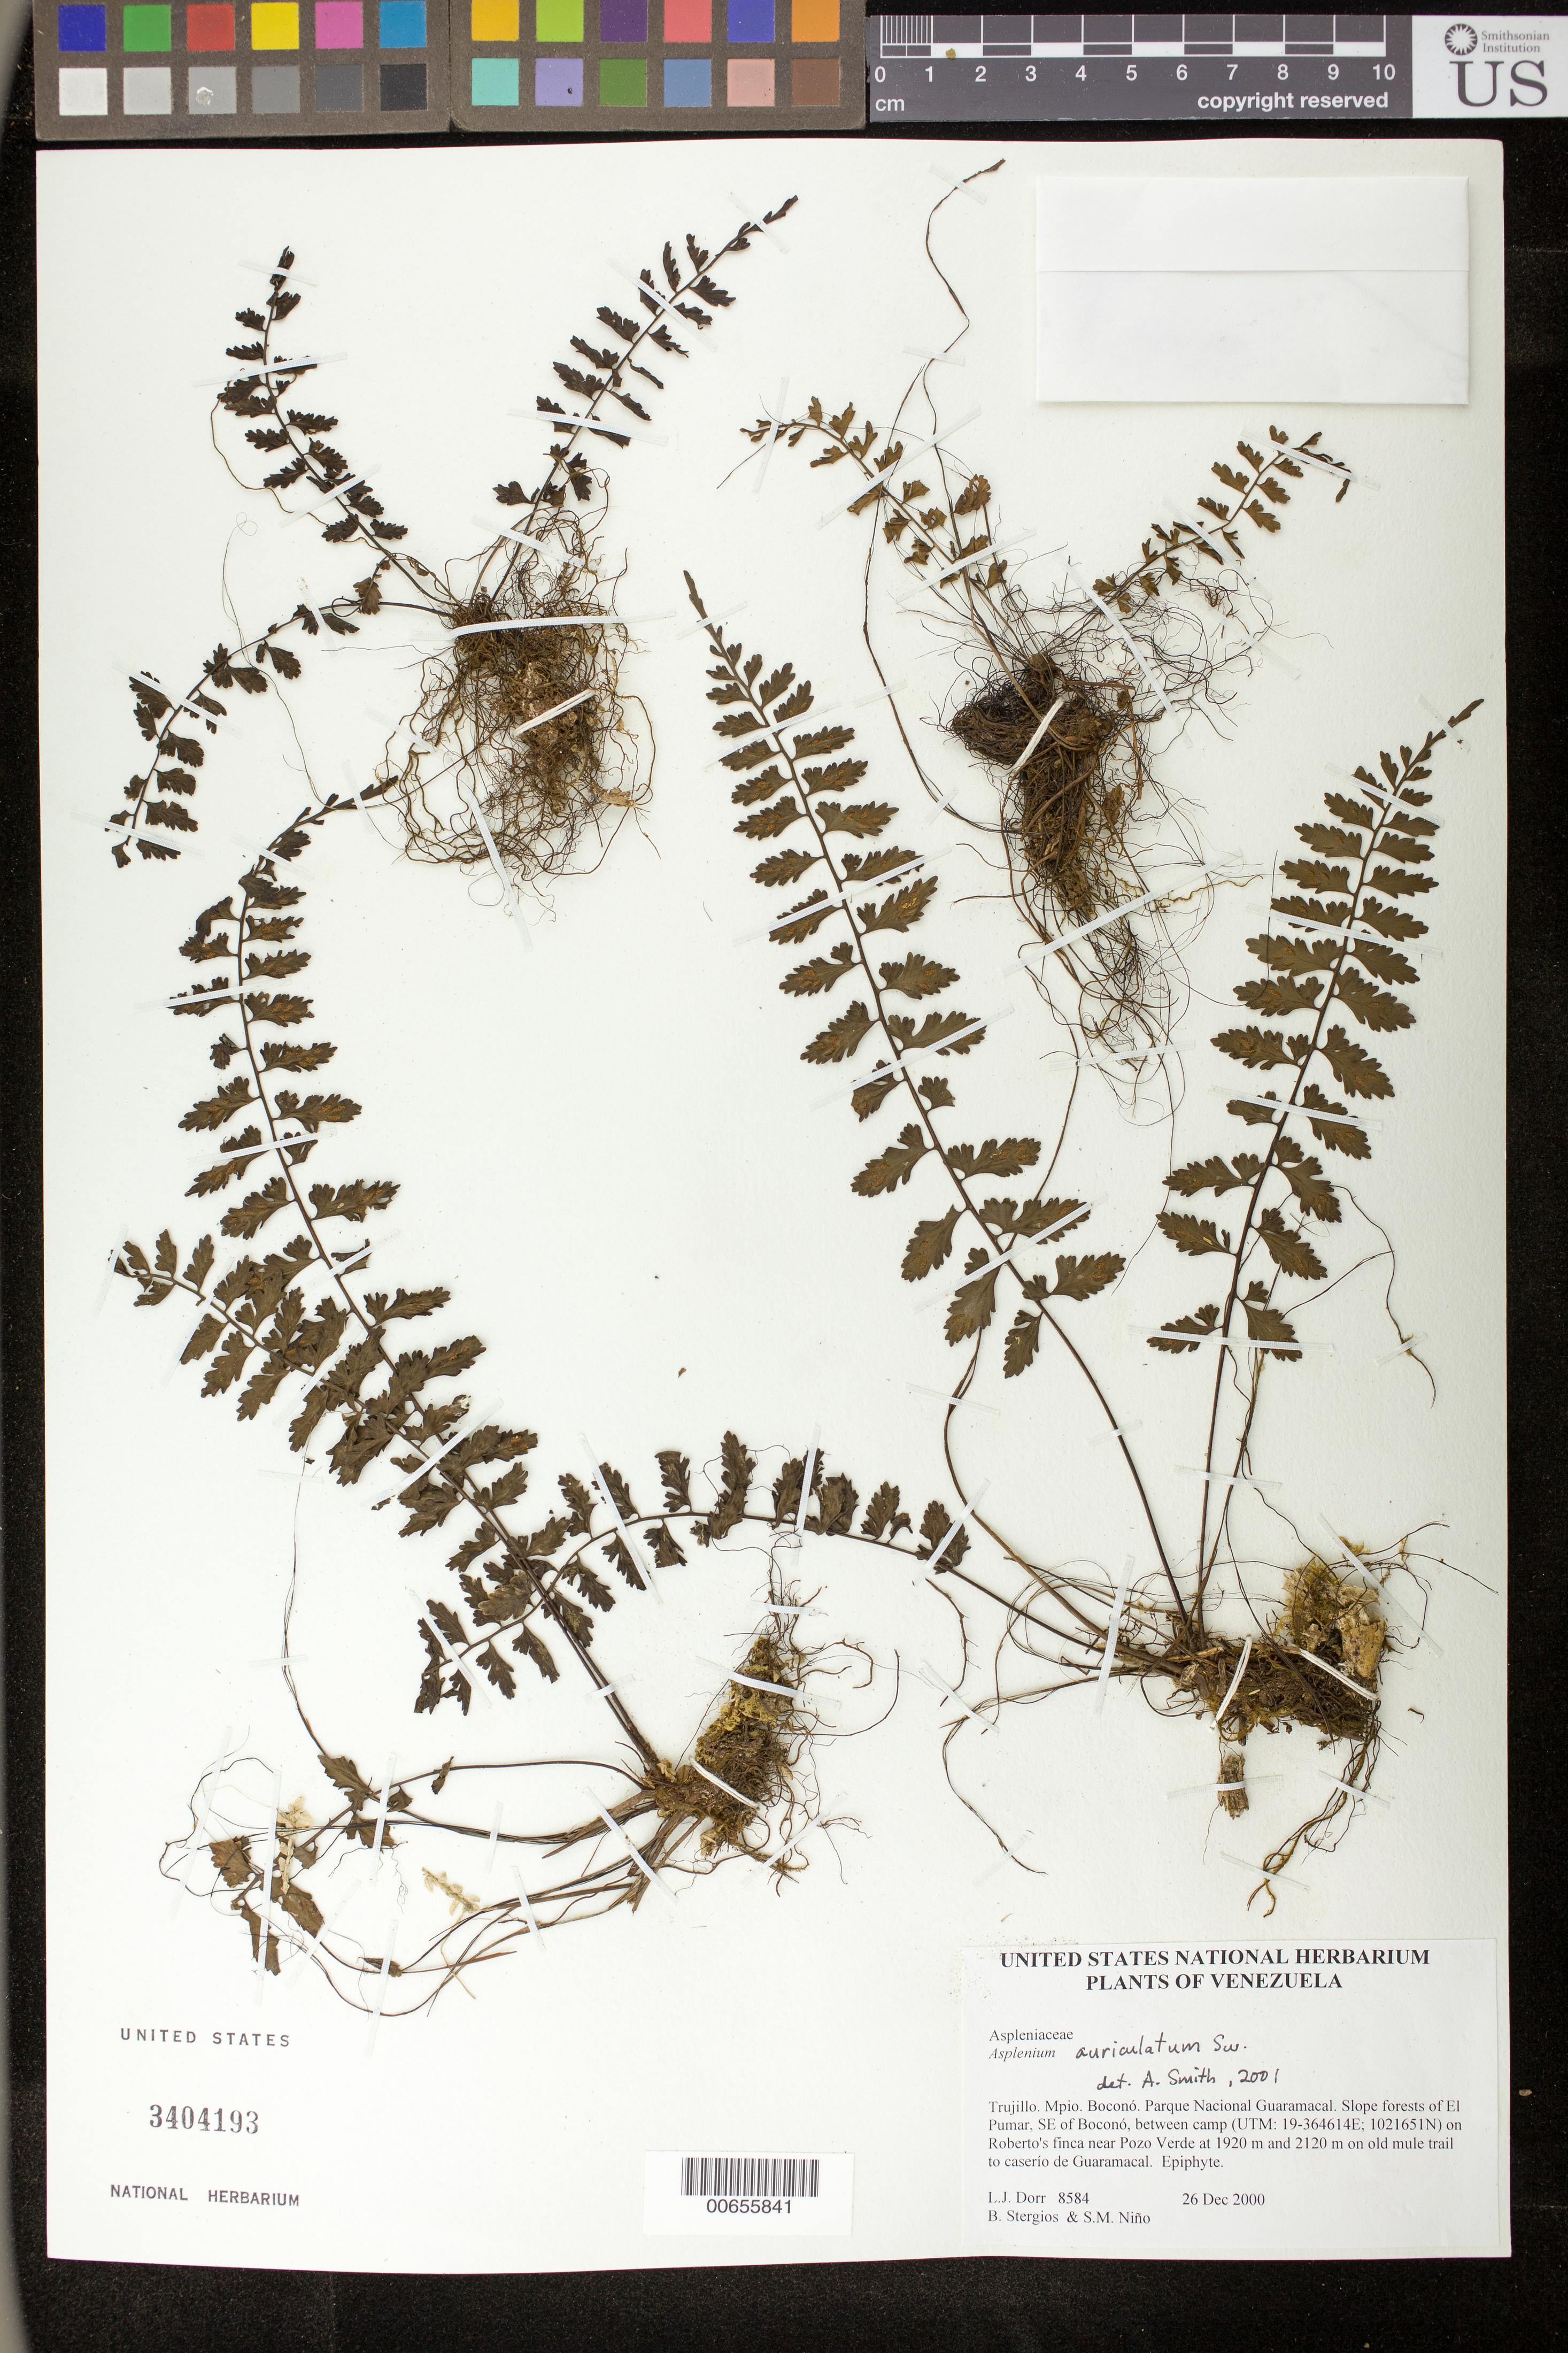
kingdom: Plantae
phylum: Tracheophyta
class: Polypodiopsida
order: Polypodiales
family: Aspleniaceae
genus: Asplenium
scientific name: Asplenium auriculatum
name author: Sw.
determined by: Smith, Alan R., (UC)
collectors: L. J. Dorr, B. G. Stergios & S. M. Niño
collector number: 8584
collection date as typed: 26 Dec 2000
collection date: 2000-12-26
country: Venezuela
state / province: Trujillo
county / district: Boconó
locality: Parque Nacional Guaramacal. El Pumar, SE of Boconó, between camp on Roberto's finca near Pozo Verde at 1920 m and 2120 m on old mule trail to caserío de Guaramacal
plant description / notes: PORT, US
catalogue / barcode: US 3404193